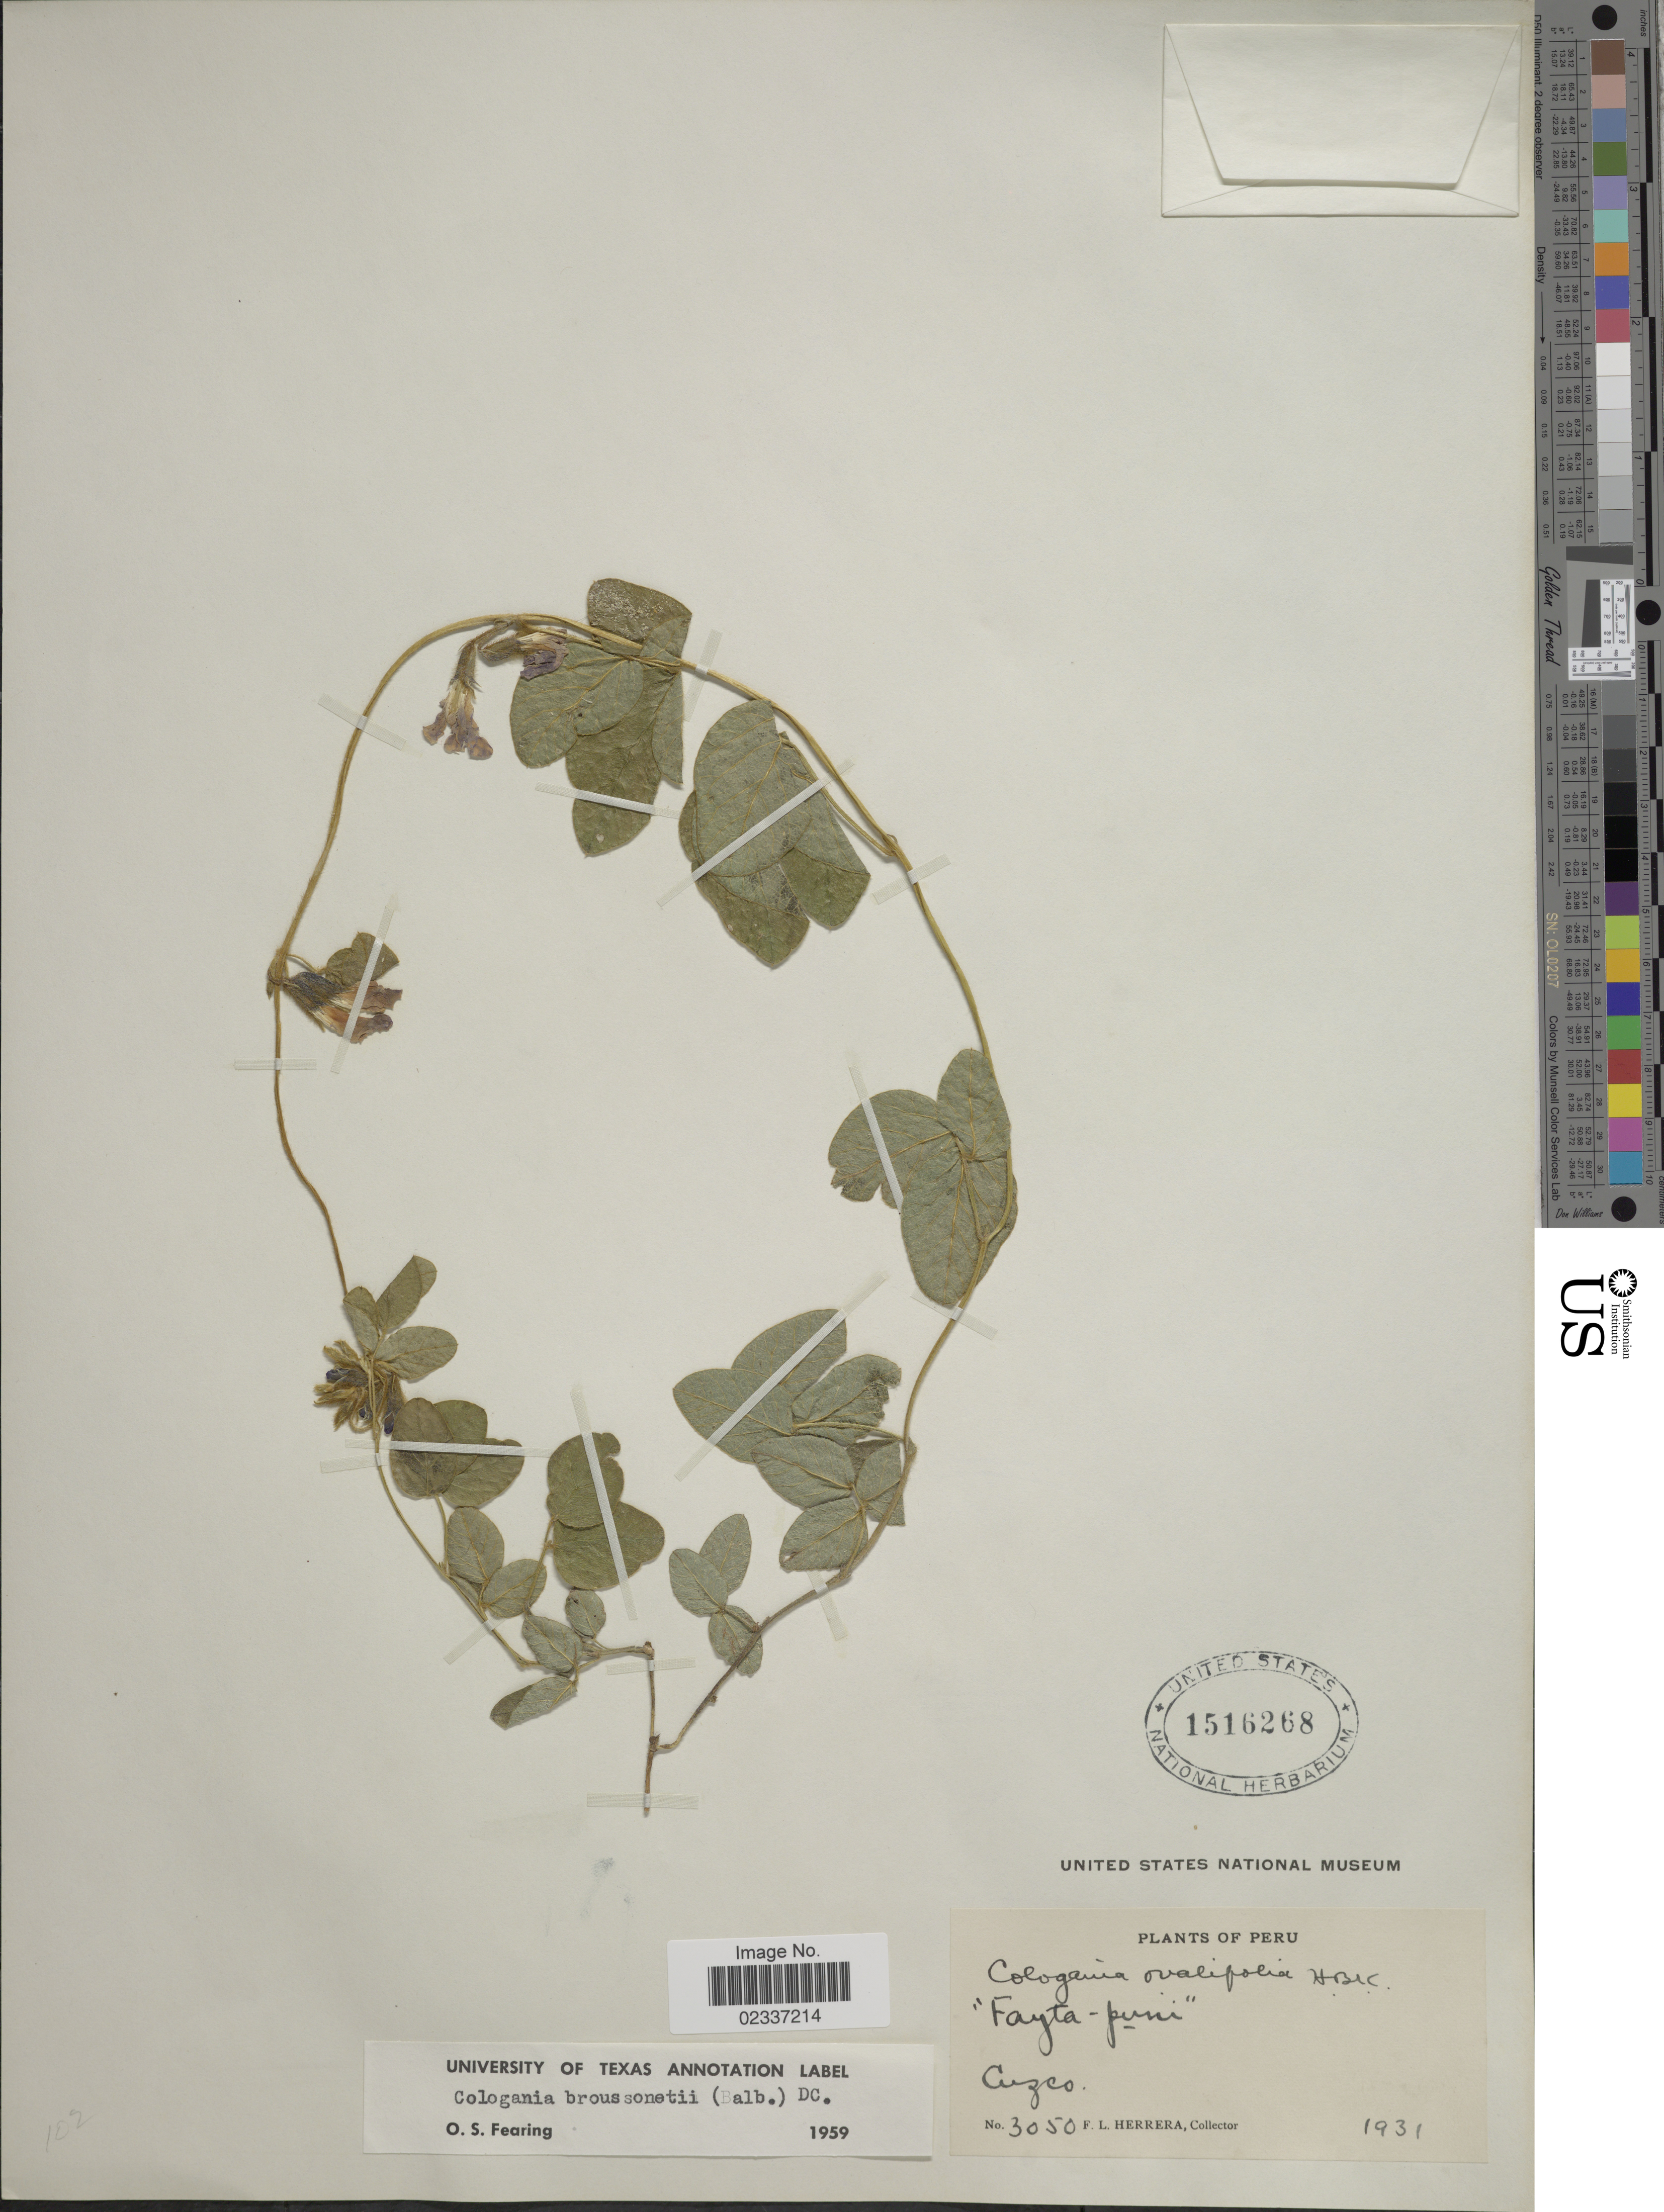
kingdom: Plantae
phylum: Tracheophyta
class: Magnoliopsida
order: Fabales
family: Fabaceae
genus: Cologania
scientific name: Cologania broussonetii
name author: (Balb.) DC.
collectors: F. L. Herrera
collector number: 3050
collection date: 1931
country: Peru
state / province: Cusco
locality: Cuzco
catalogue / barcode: US 1516268